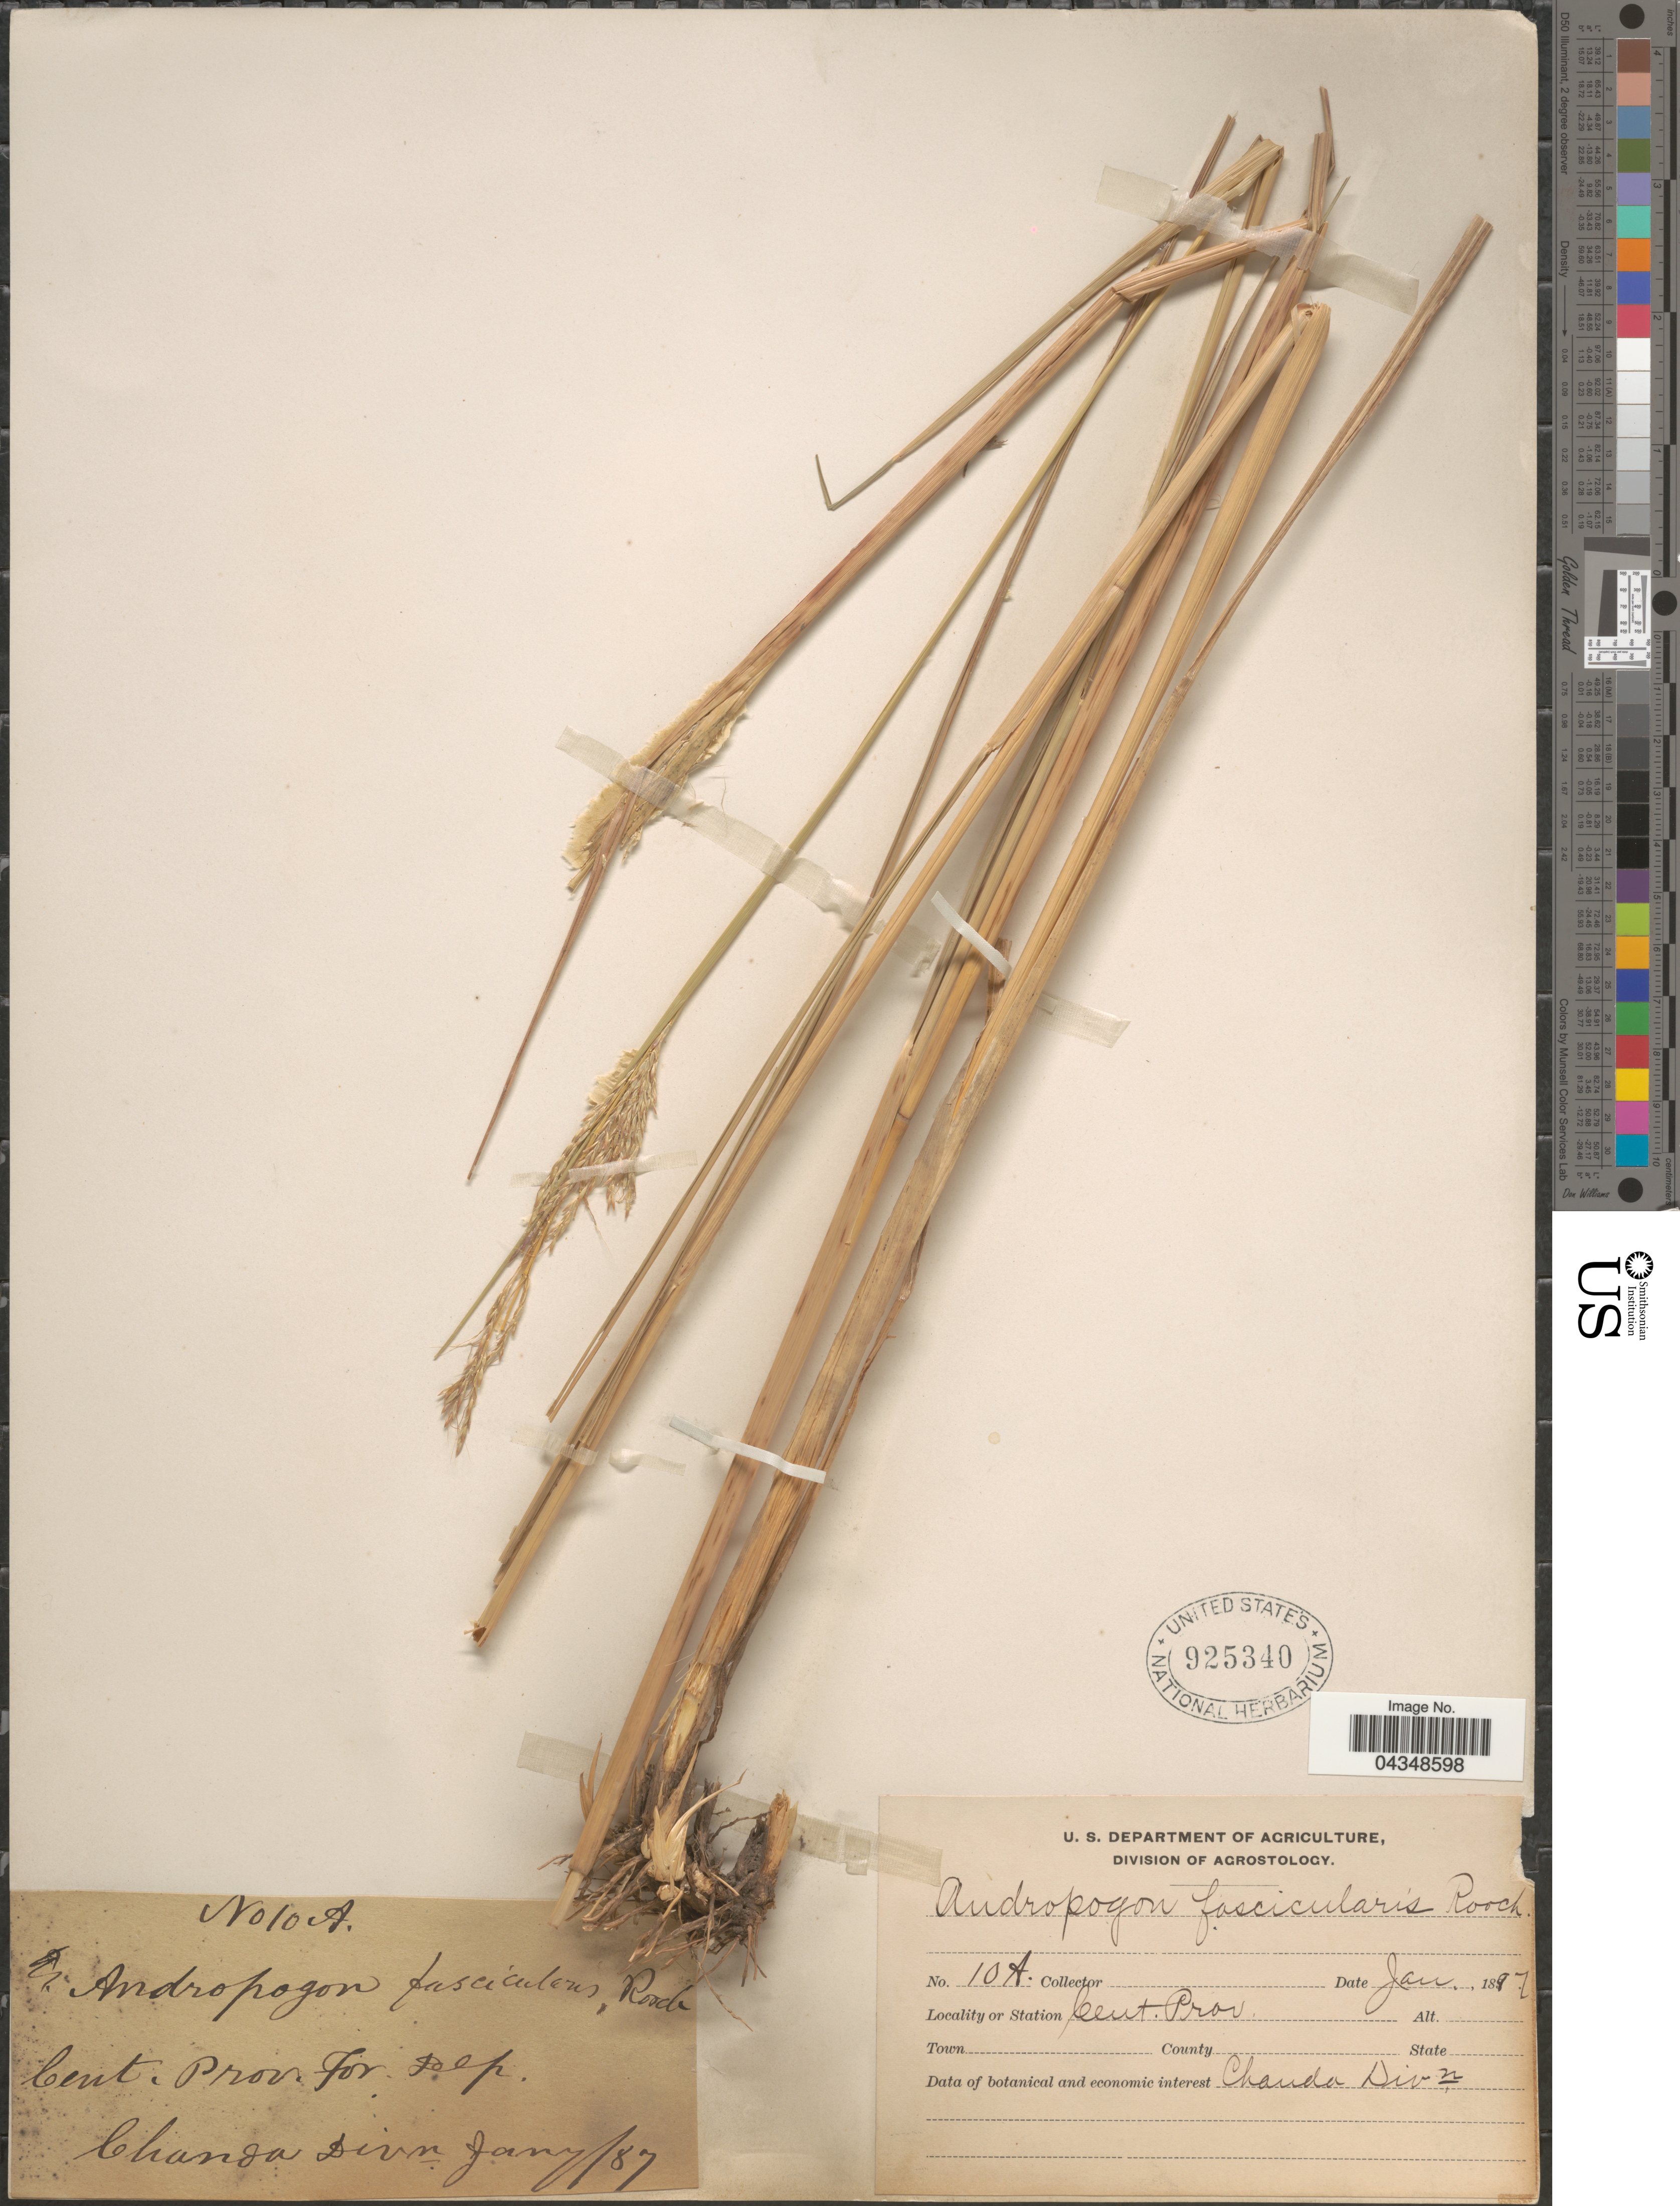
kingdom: Plantae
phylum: Tracheophyta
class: Liliopsida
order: Poales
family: Poaceae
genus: Bothriochloa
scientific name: Bothriochloa bladhii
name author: (Retz.) S.T. Blake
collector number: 10A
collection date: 1887-01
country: Sri Lanka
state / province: Central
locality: Centr. Prov. Chanda Divn.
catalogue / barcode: US 925340